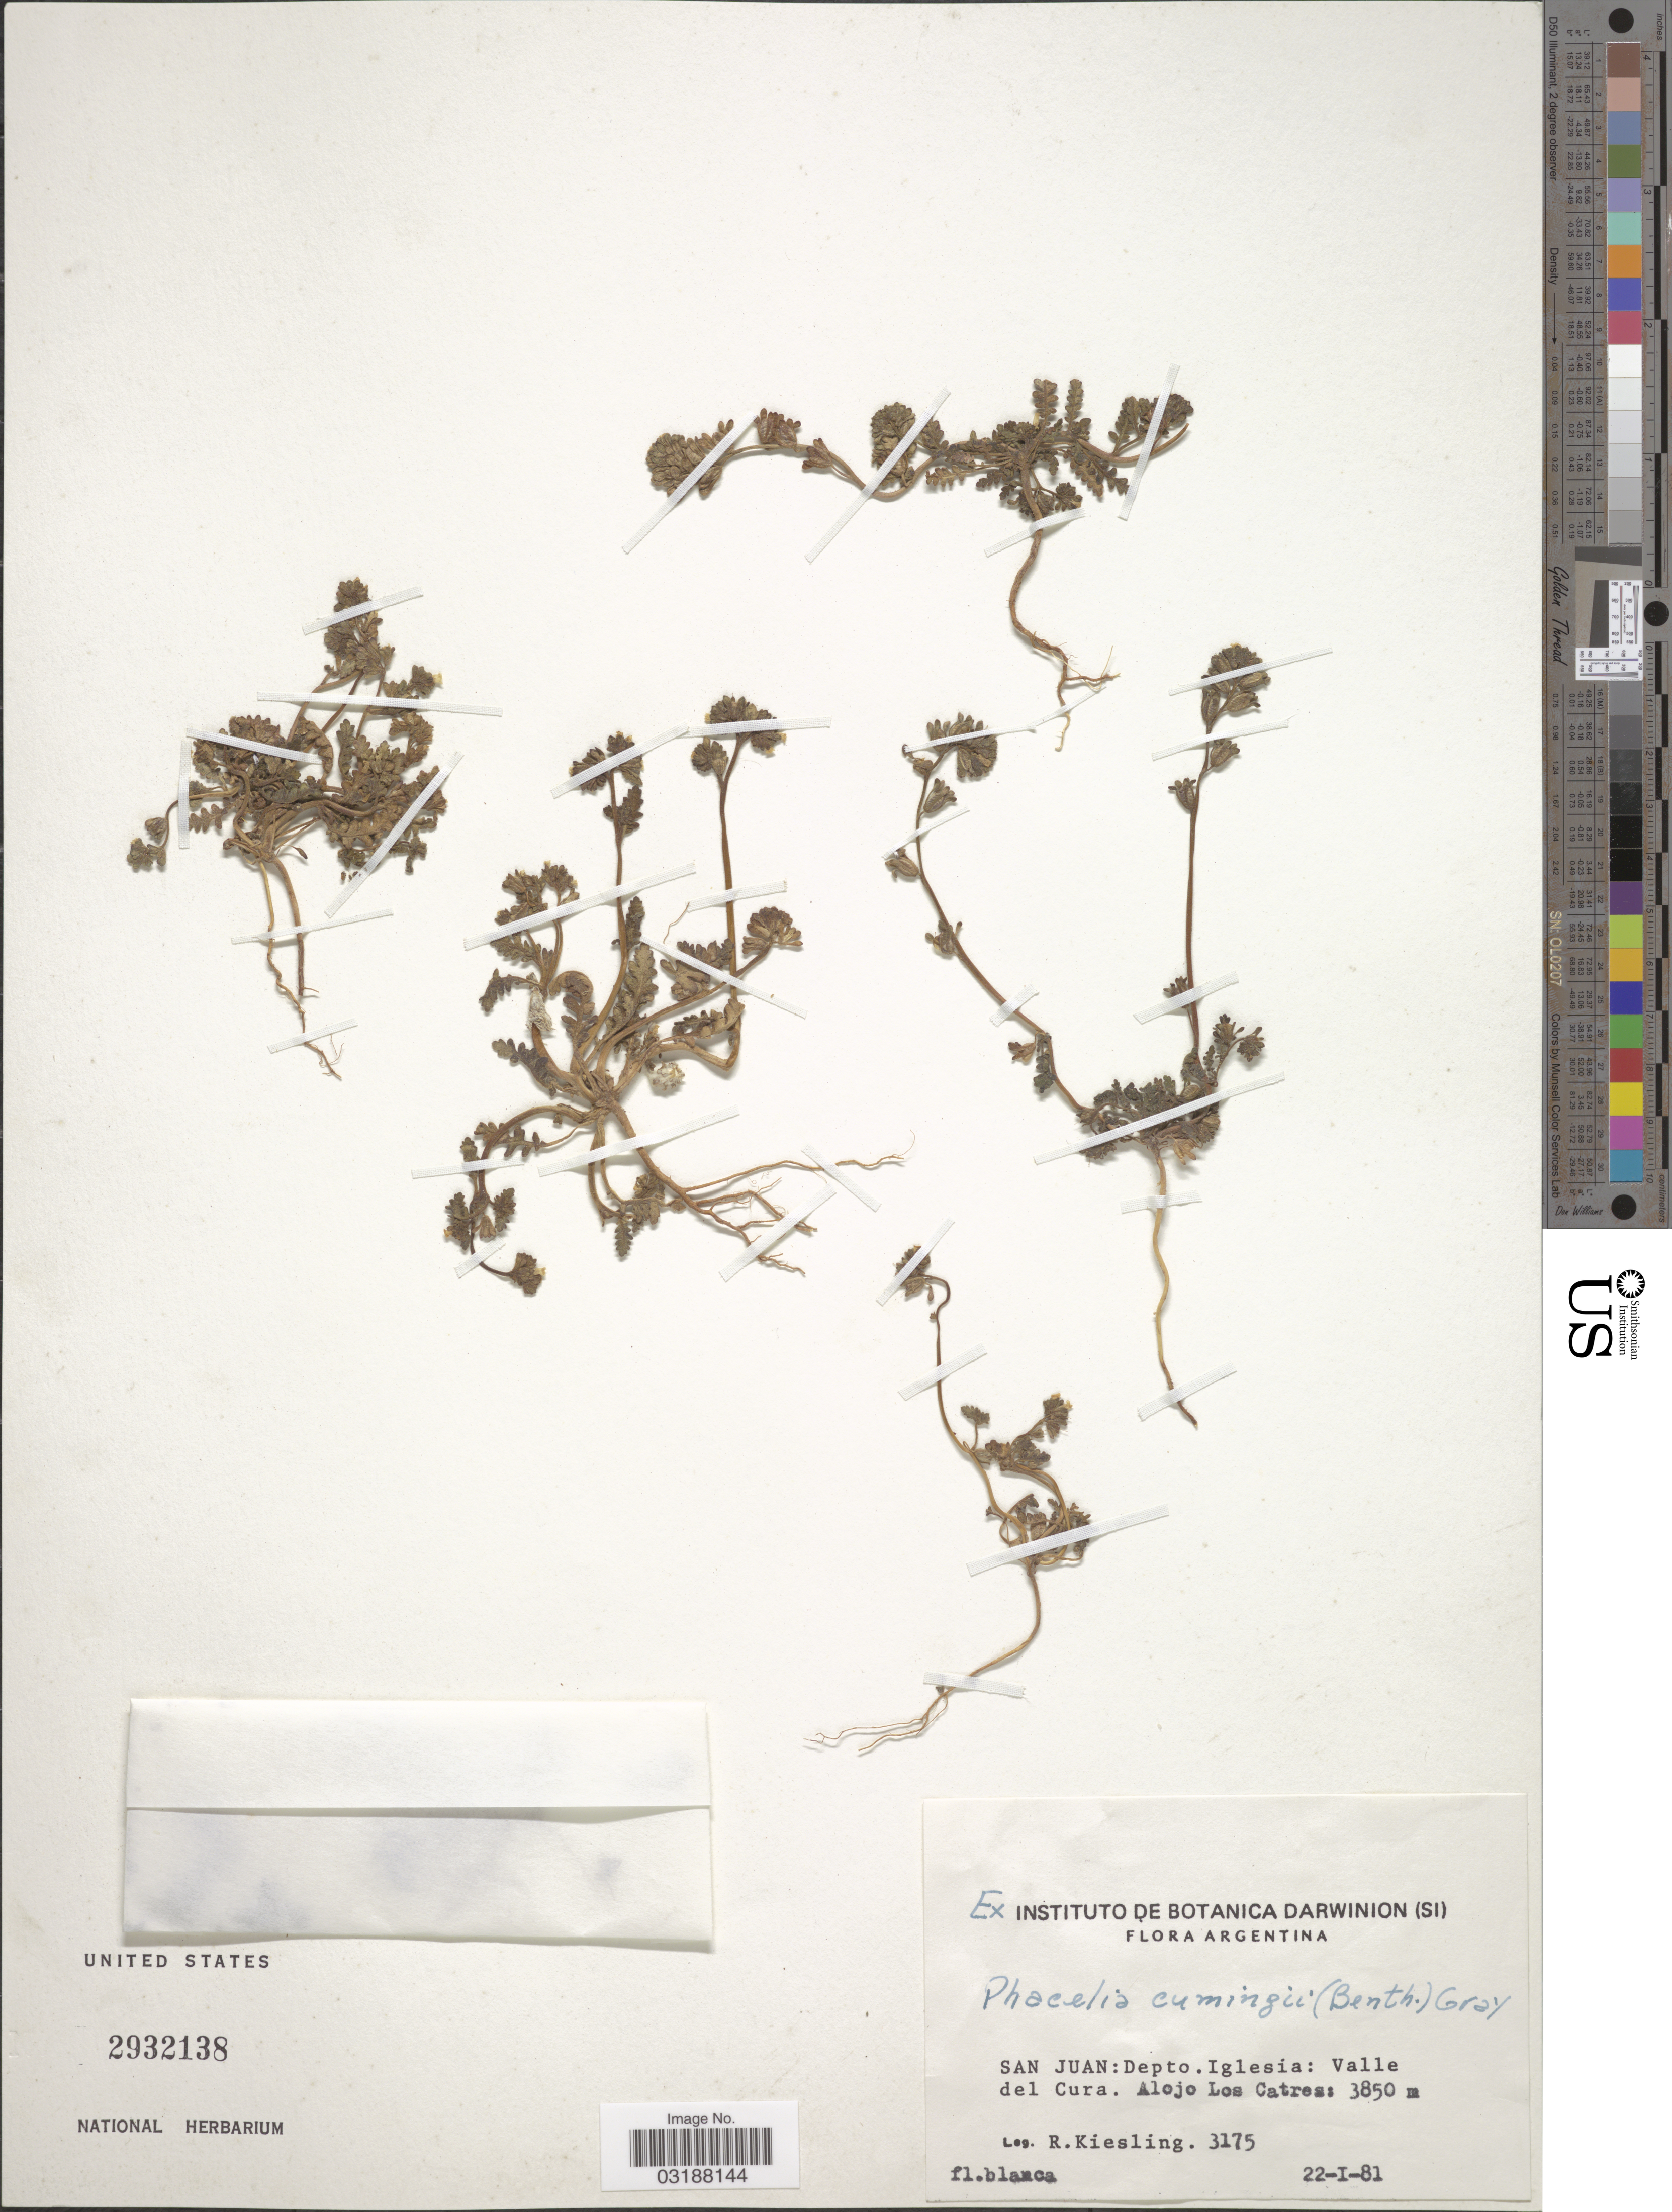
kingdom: Plantae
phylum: Tracheophyta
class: Magnoliopsida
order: Boraginales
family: Hydrophyllaceae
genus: Phacelia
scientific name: Phacelia cumingii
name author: (Benth.) A. Gray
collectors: R. Kiesling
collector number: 3175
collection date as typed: Transcribed d/m/y: 22/1/81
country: Argentina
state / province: San Juan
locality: San Juan: Depto. Iglesia: Valle del Cura, Alojo Los Catres.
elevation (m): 3850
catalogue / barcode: US 2932138